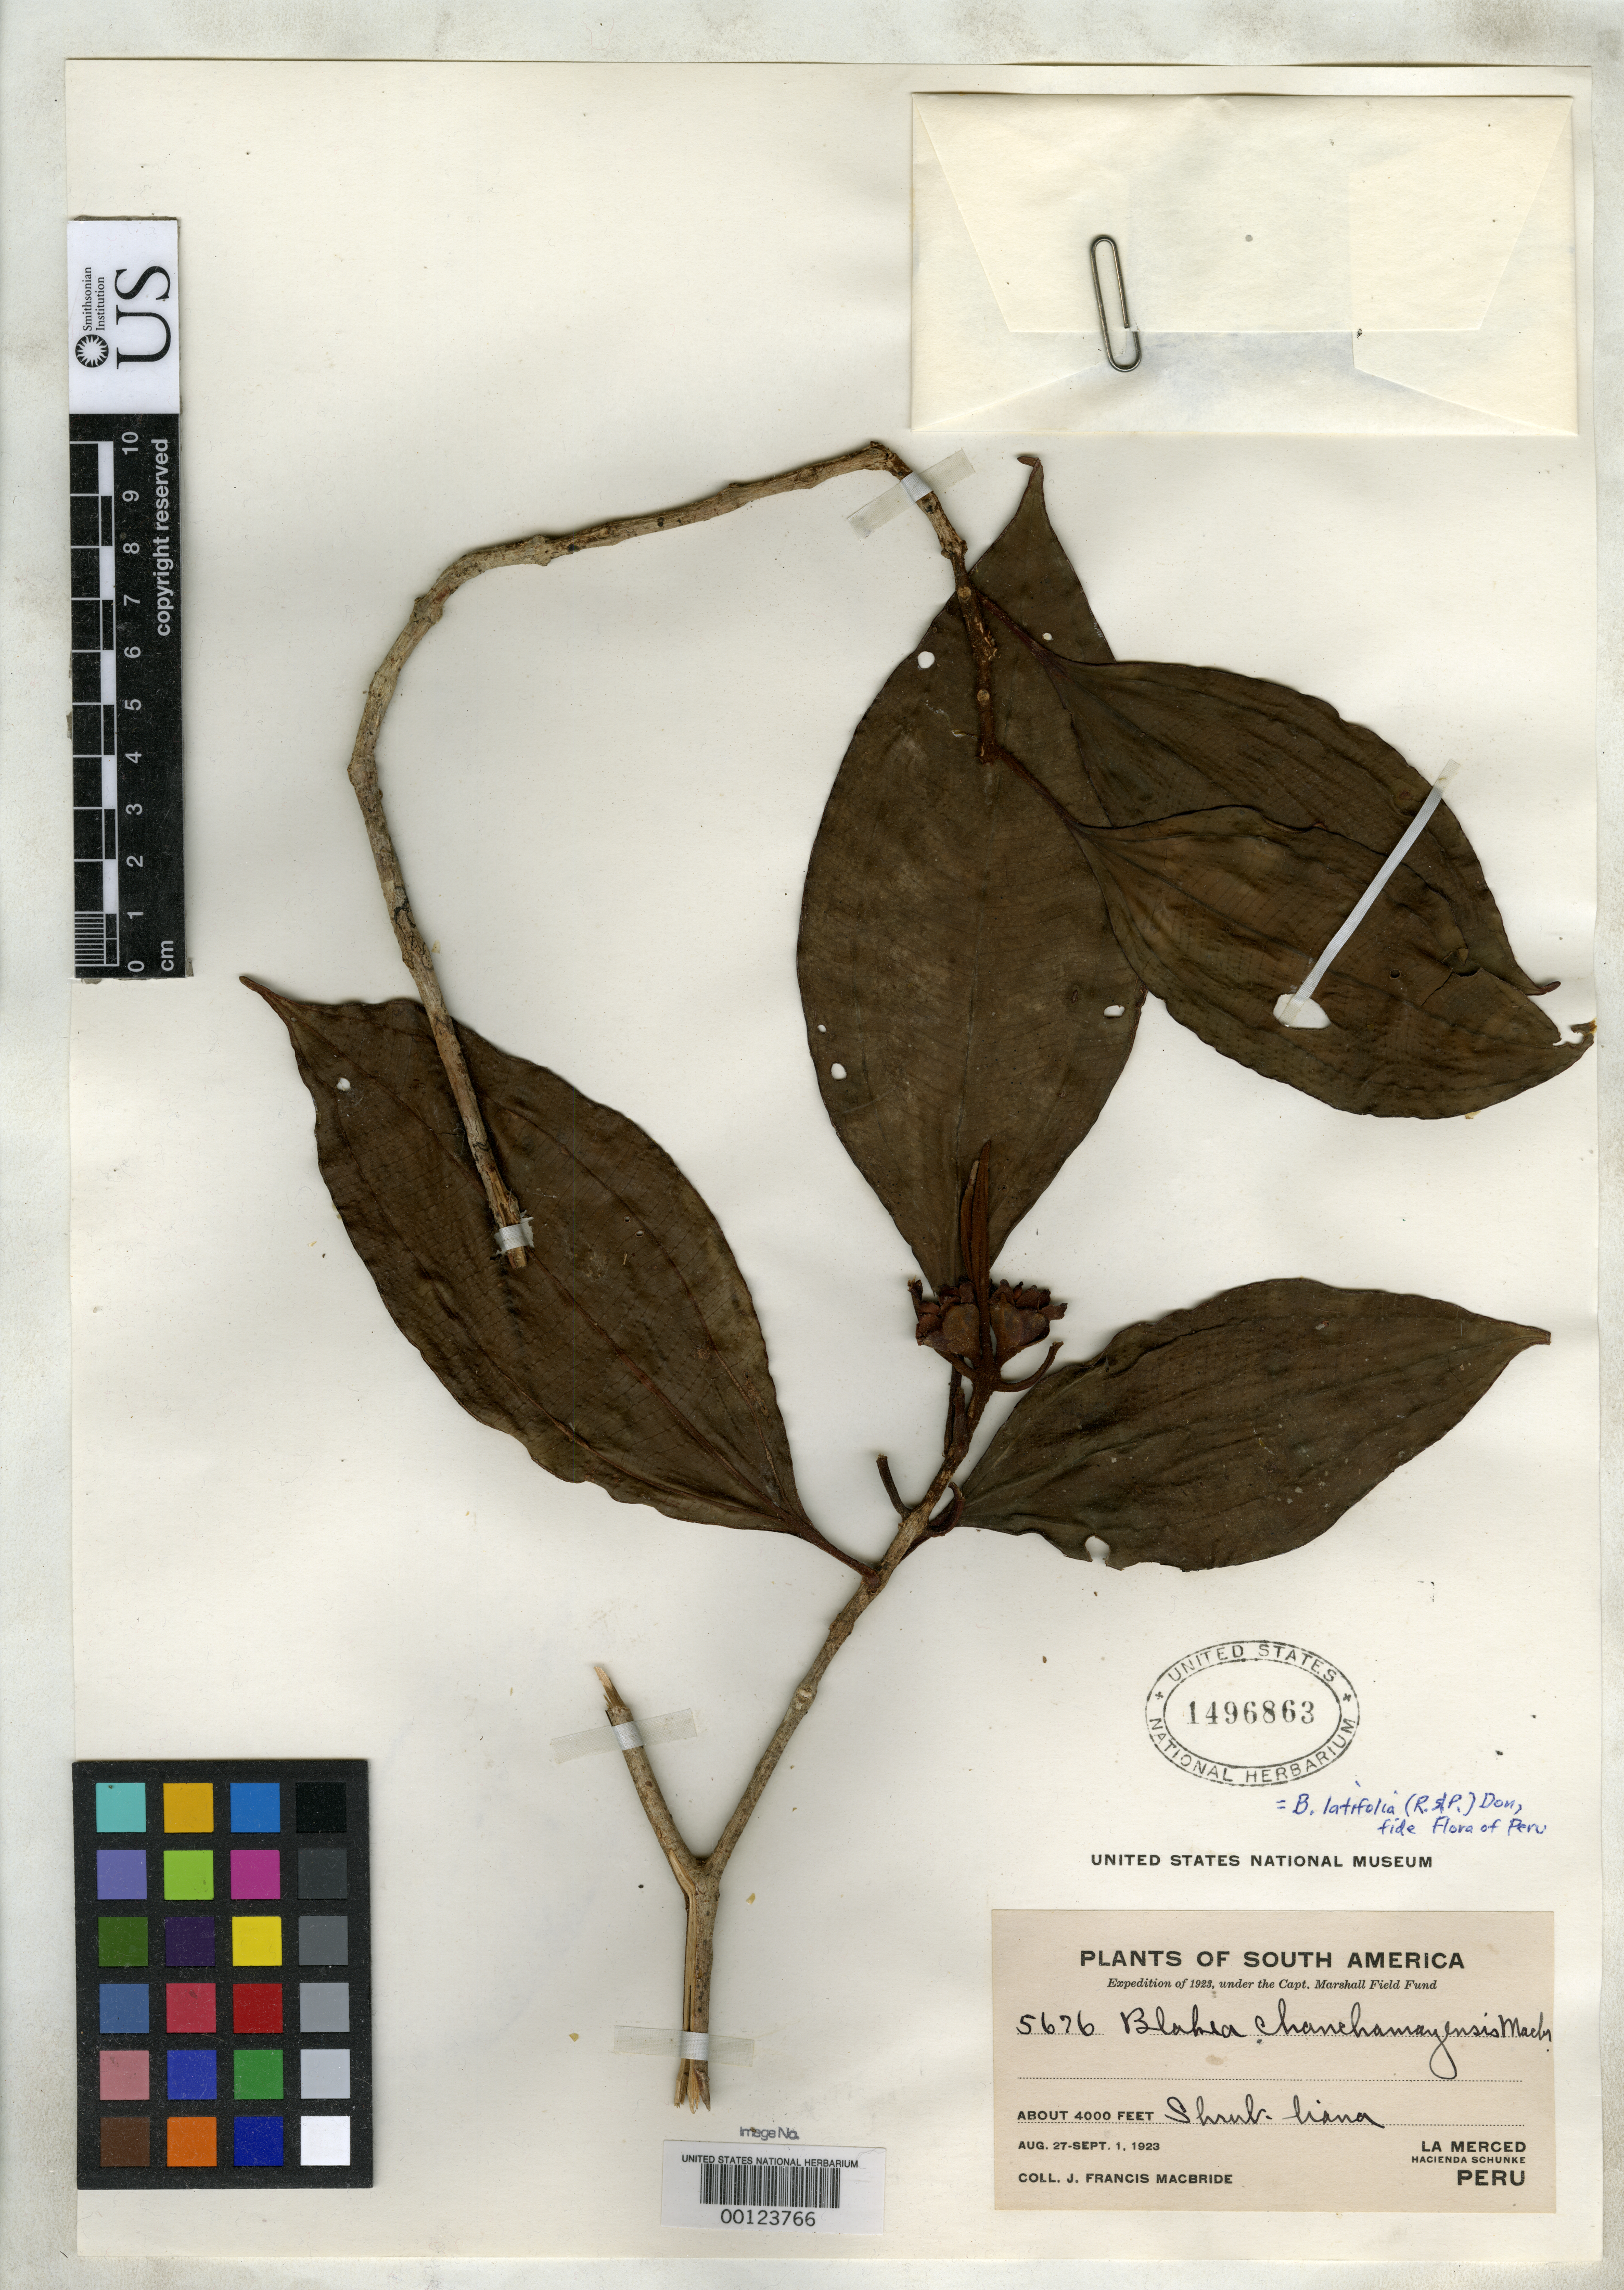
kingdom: Plantae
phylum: Tracheophyta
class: Magnoliopsida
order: Myrtales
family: Melastomataceae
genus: Blakea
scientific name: Blakea chanchamayensis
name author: J.F. Macbr.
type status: Isotype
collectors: J. F. Macbride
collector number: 5676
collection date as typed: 27 Aug 1923 to 01 Sep 1923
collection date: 1923-08-27/1923-09-01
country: Peru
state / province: Junín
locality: La Merced, Hacienda Schunke.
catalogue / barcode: US 1496863